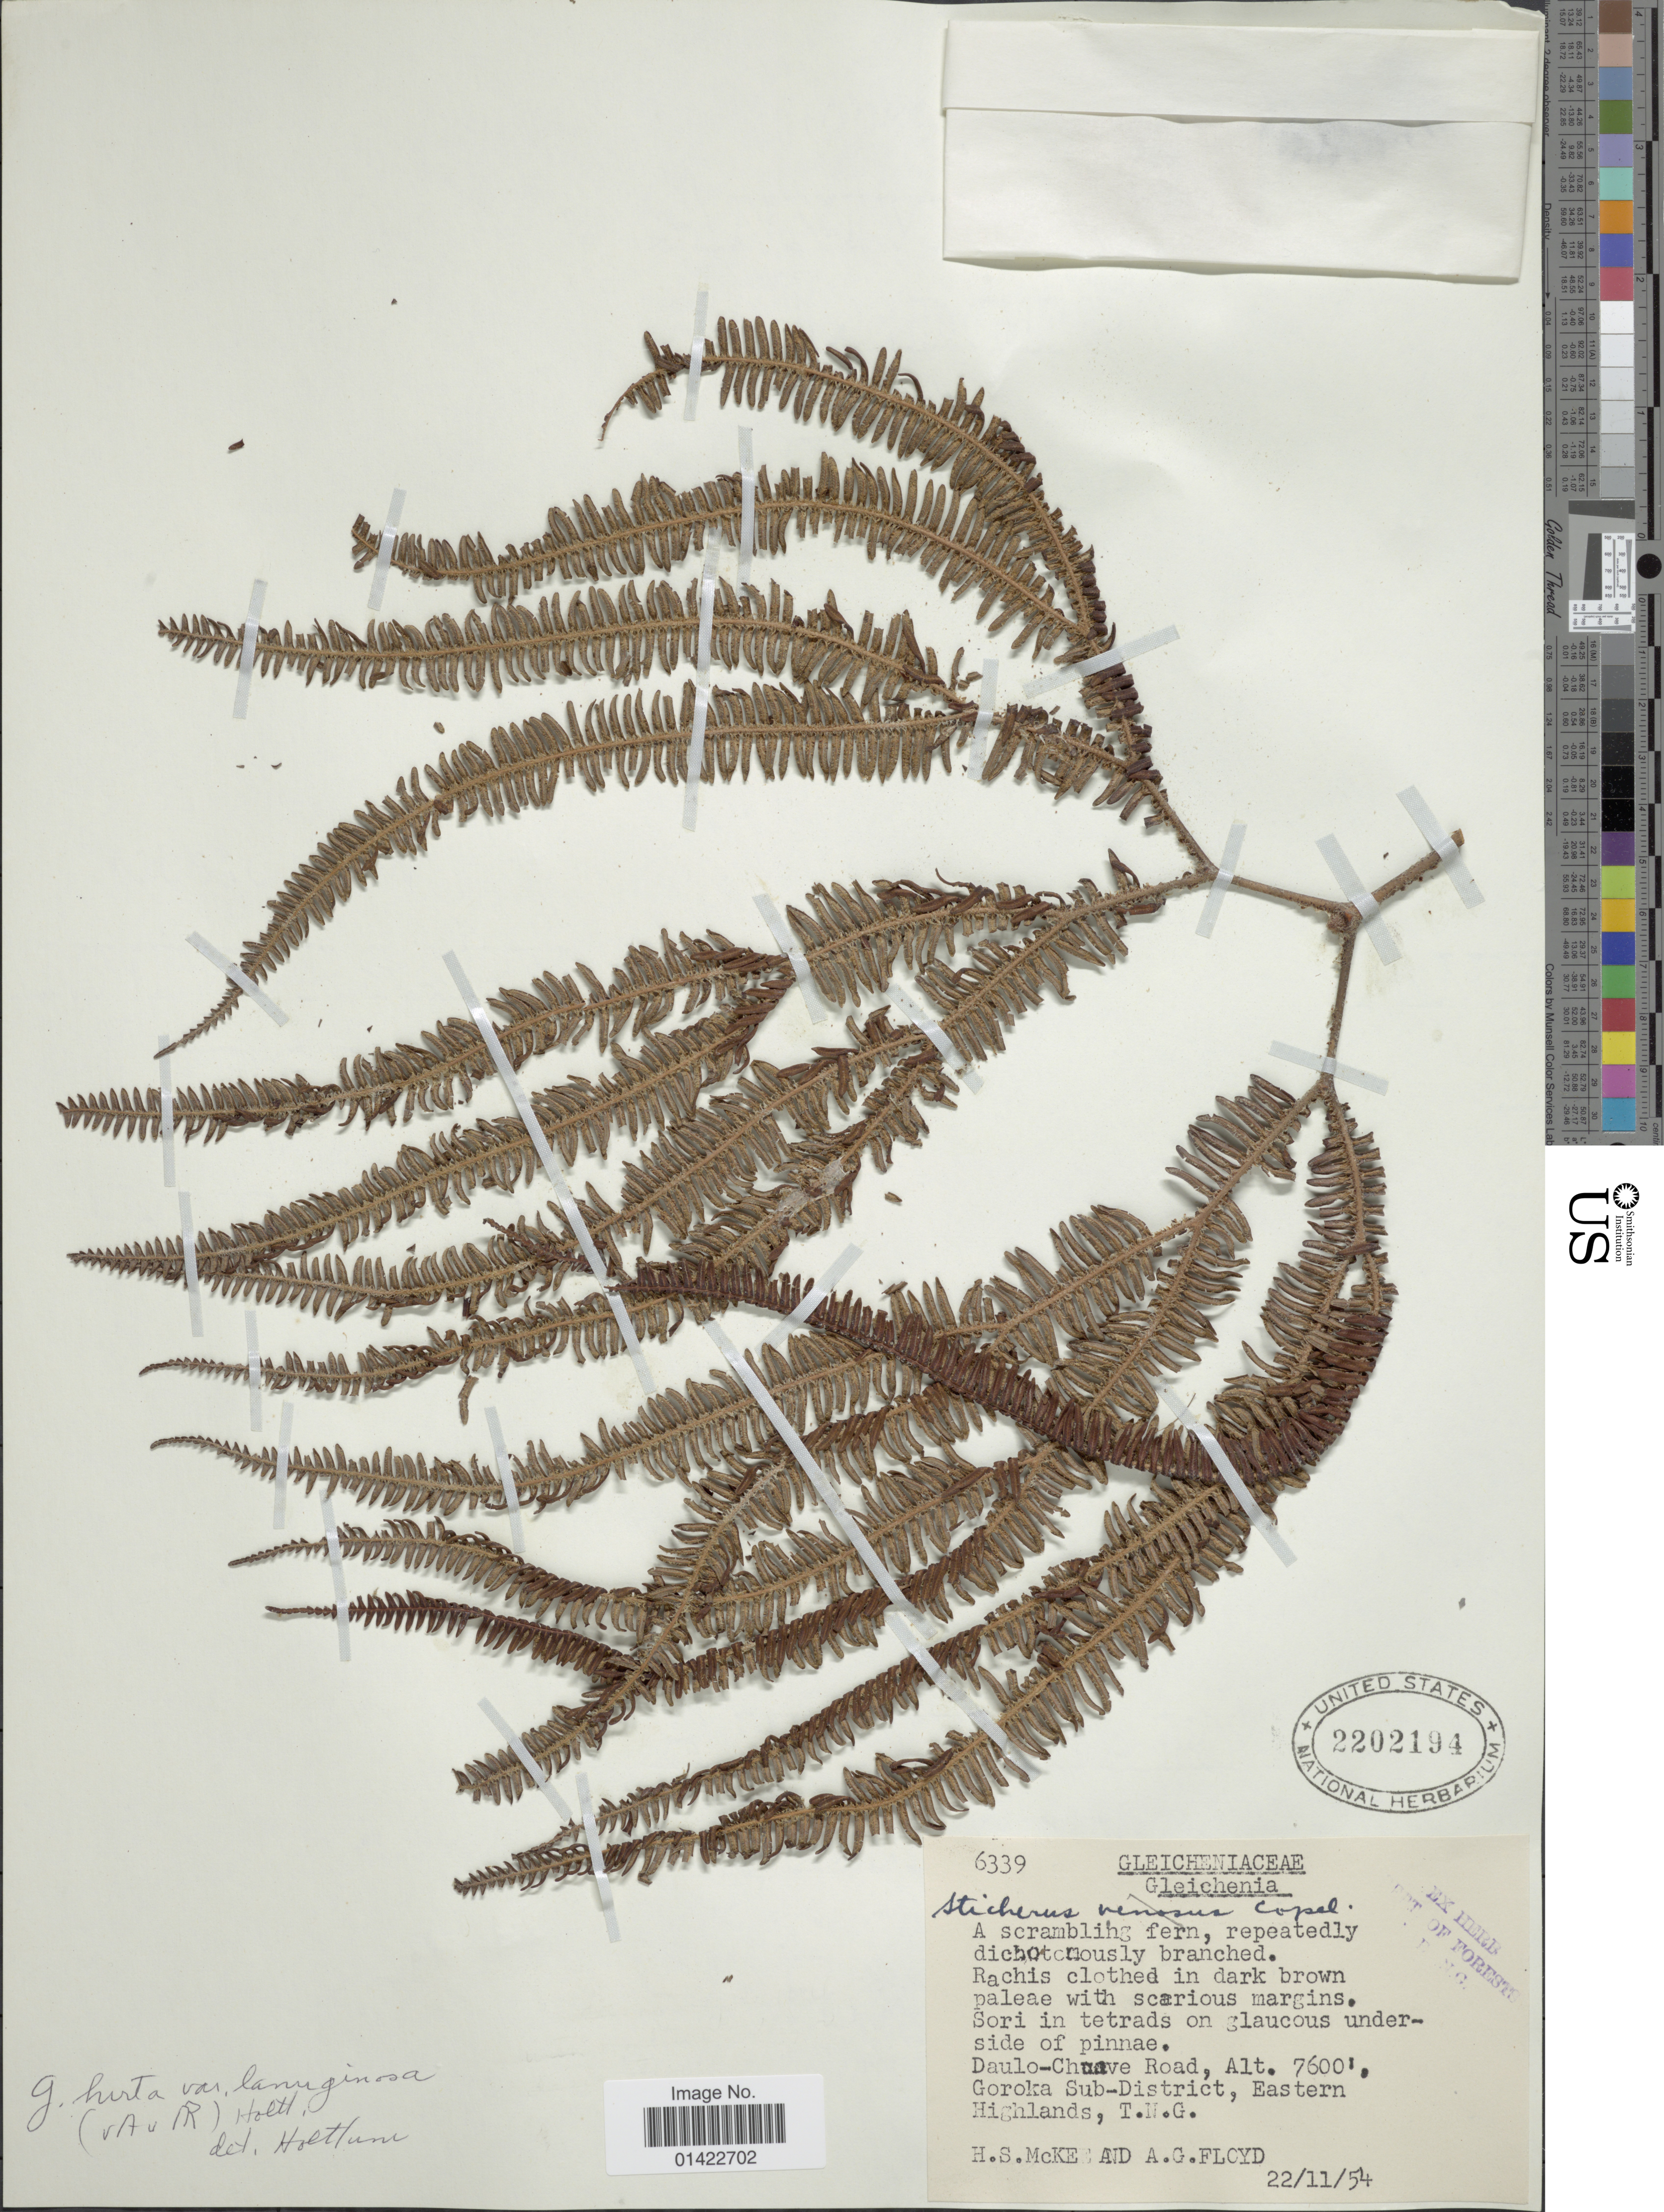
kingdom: Plantae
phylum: Tracheophyta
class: Polypodiopsida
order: Gleicheniales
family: Gleicheniaceae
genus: Sticherus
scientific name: Sticherus hirtus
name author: (Blume) Ching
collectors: H. S. McKee & A. G. Floyd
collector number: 6339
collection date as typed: Transcribed d/m/y: 22/11/54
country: Papua New Guinea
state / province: Eastern Highlands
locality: Daulo-Chuave Road. Goroka Sub-District, Eastern Highlands, T. N. G.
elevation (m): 2316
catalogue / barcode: US 2202194